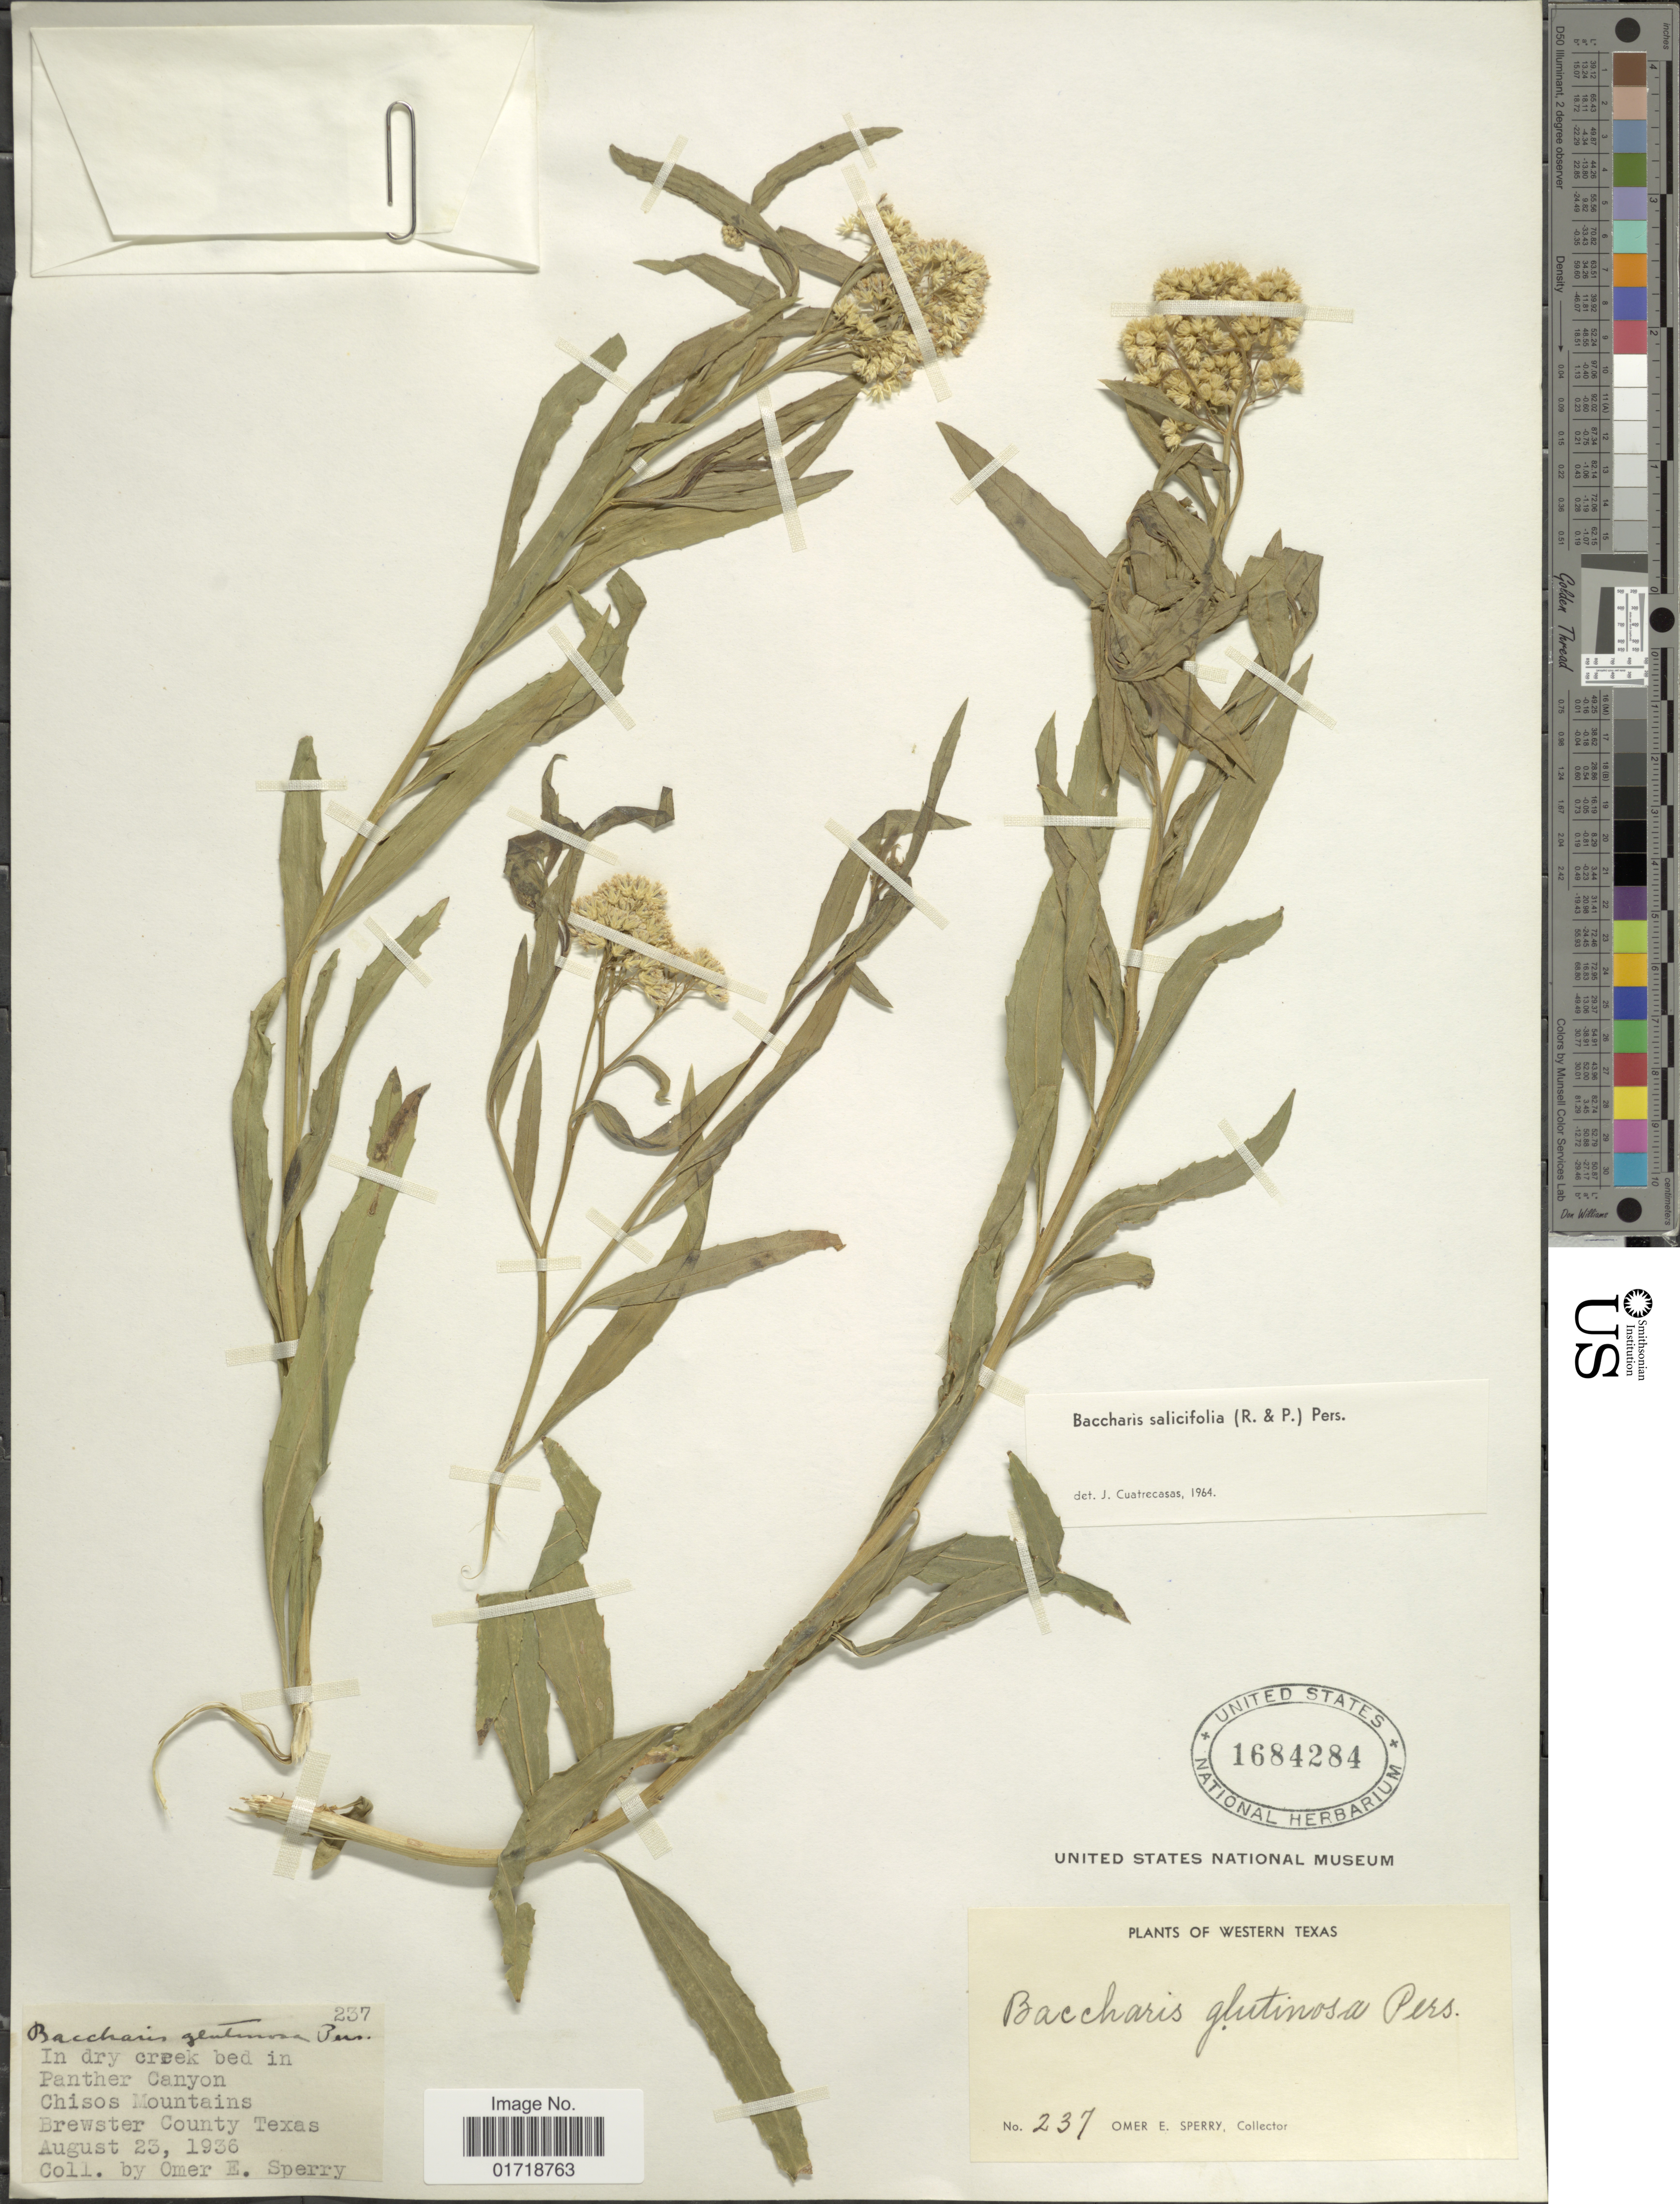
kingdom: Plantae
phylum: Tracheophyta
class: Magnoliopsida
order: Asterales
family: Asteraceae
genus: Baccharis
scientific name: Baccharis glutinosa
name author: Pers.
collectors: O. E. Sperry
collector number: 237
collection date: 1936-08-23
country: United States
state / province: Texas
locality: In dry Creek bed in Panter Canyon, Chisos Mountains, Brewster County Texas.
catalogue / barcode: US 1684284